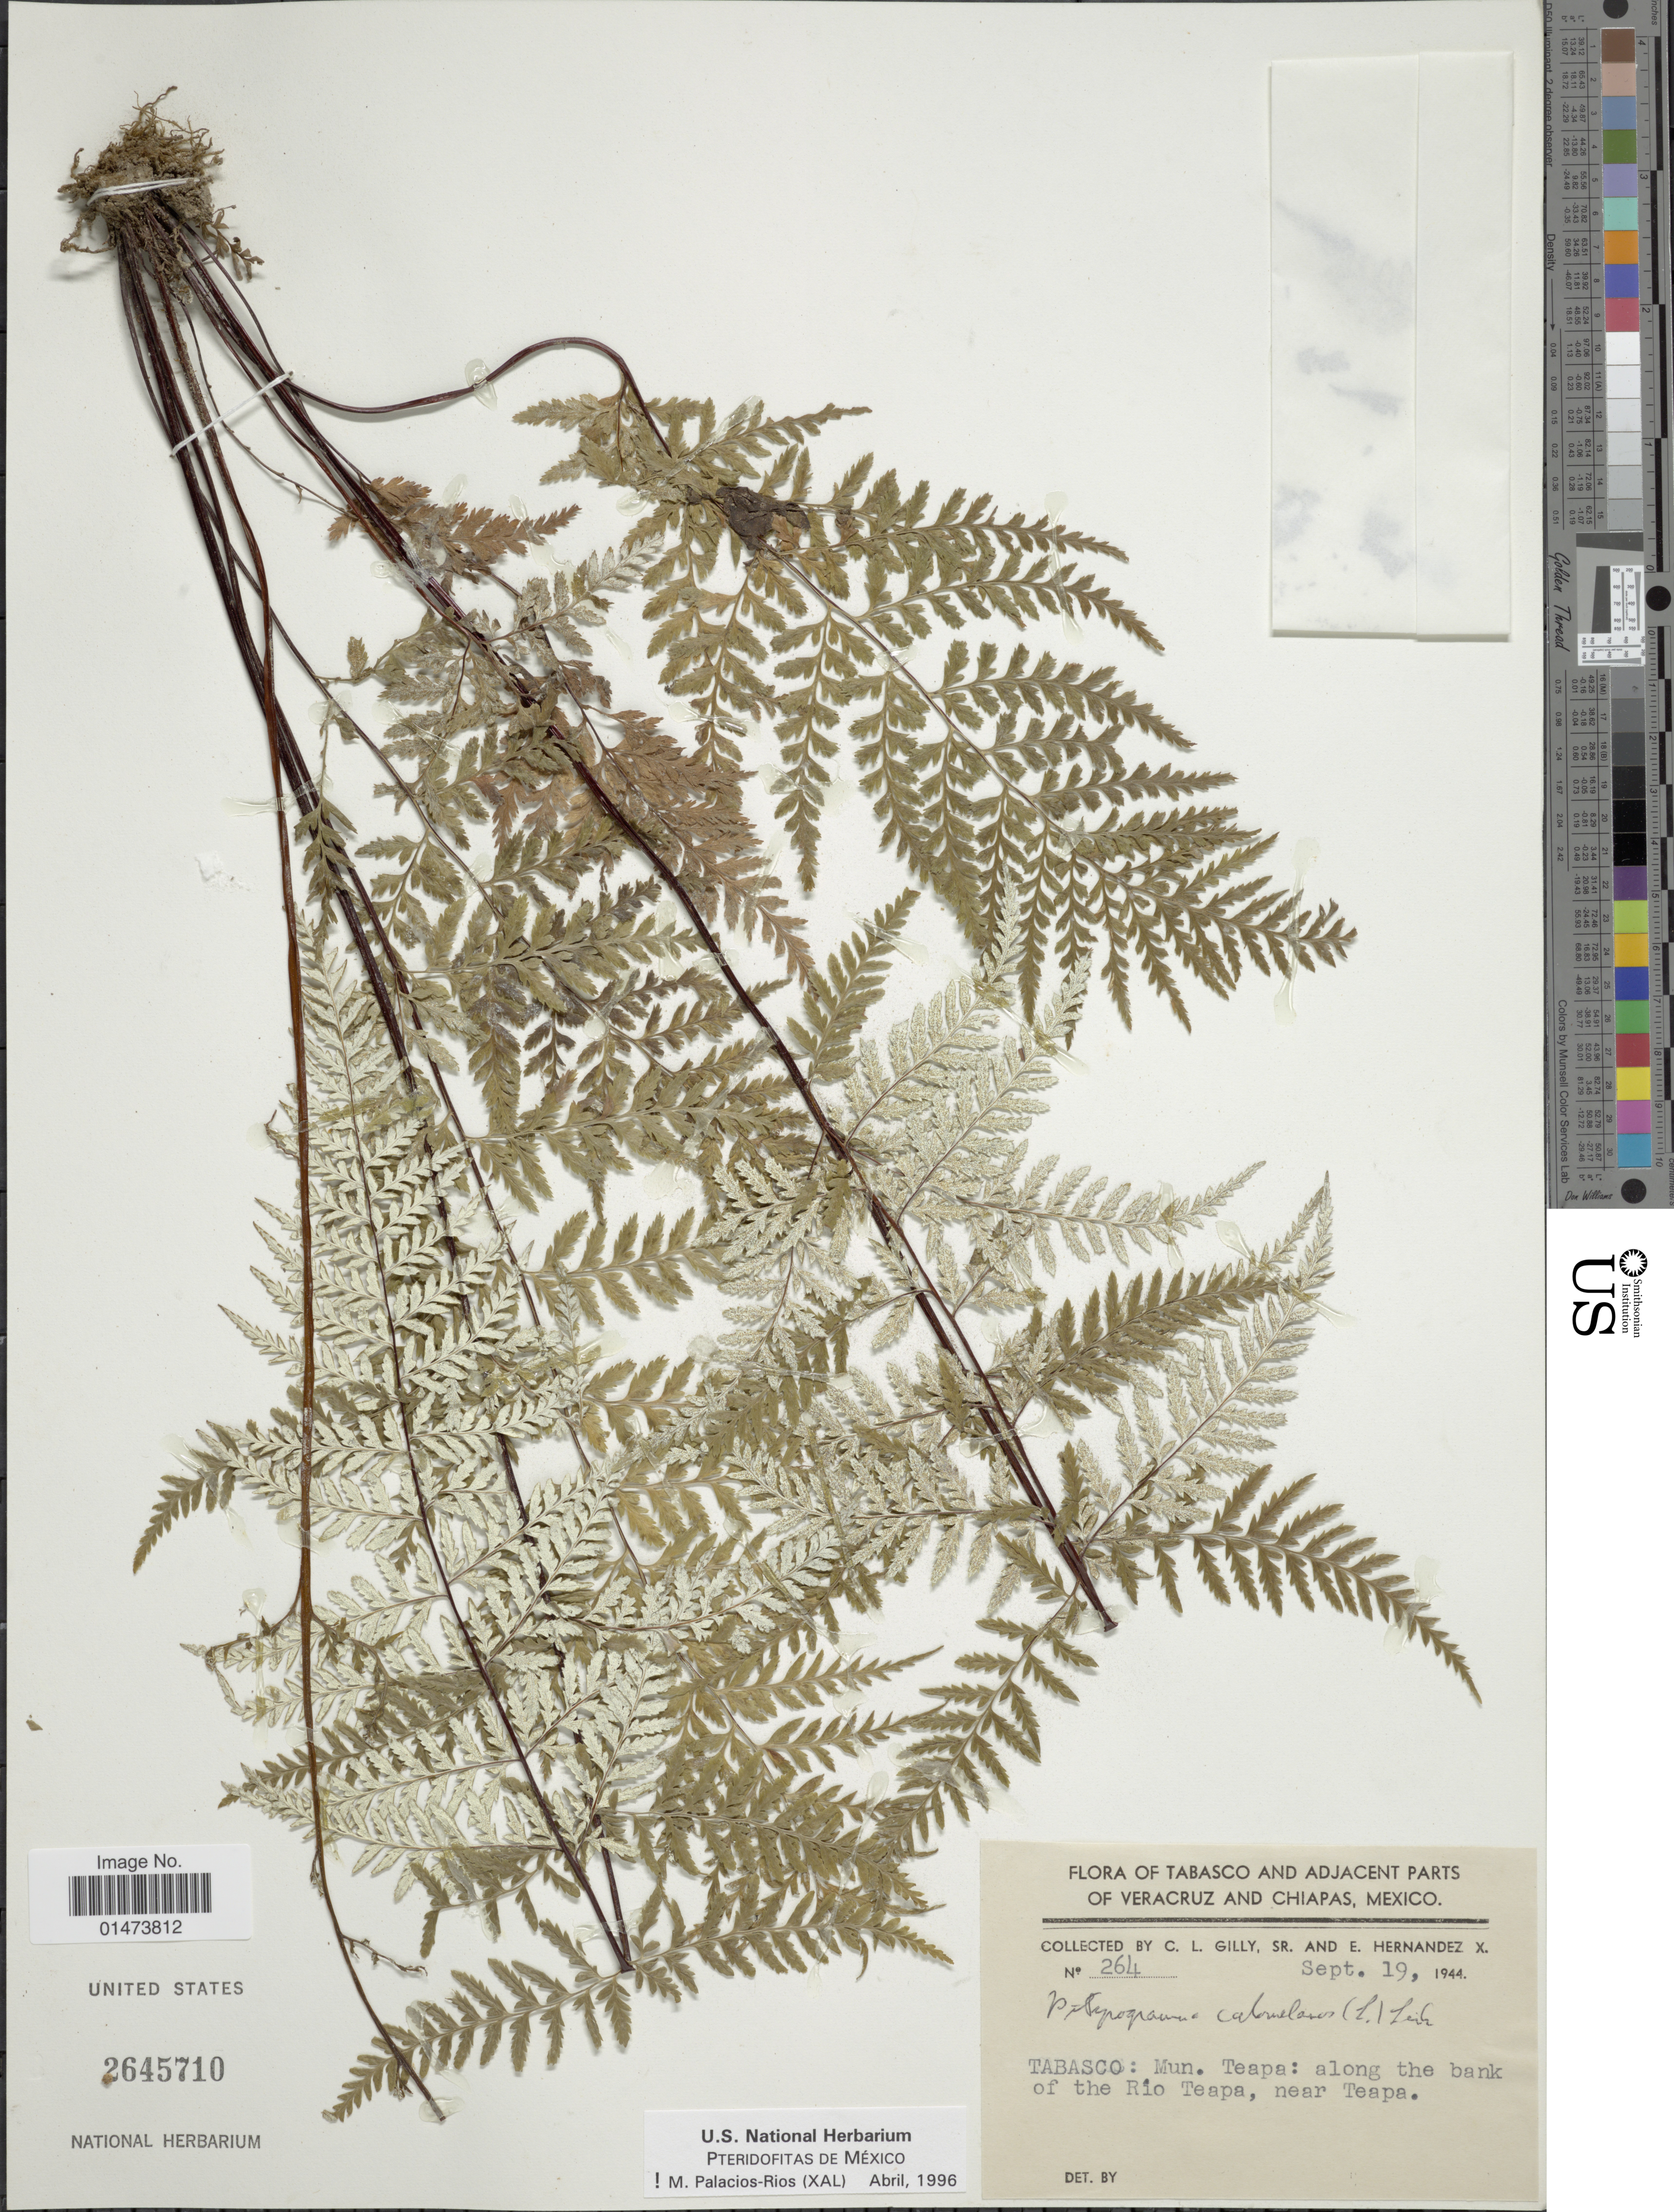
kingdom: Plantae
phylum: Tracheophyta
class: Polypodiopsida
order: Polypodiales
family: Pteridaceae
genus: Pityrogramma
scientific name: Pityrogramma calomelanos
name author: (L.) Link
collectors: C. Gilly & E. Hernandez X.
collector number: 264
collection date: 1944-09-19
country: Mexico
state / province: Tabasco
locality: Tabasco and adjacent parts of Veracruz and Chiapas. Tabasco: Mun. Teapa: along the bank of the Rio Teapa, near Teapa.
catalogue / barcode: US 2645710